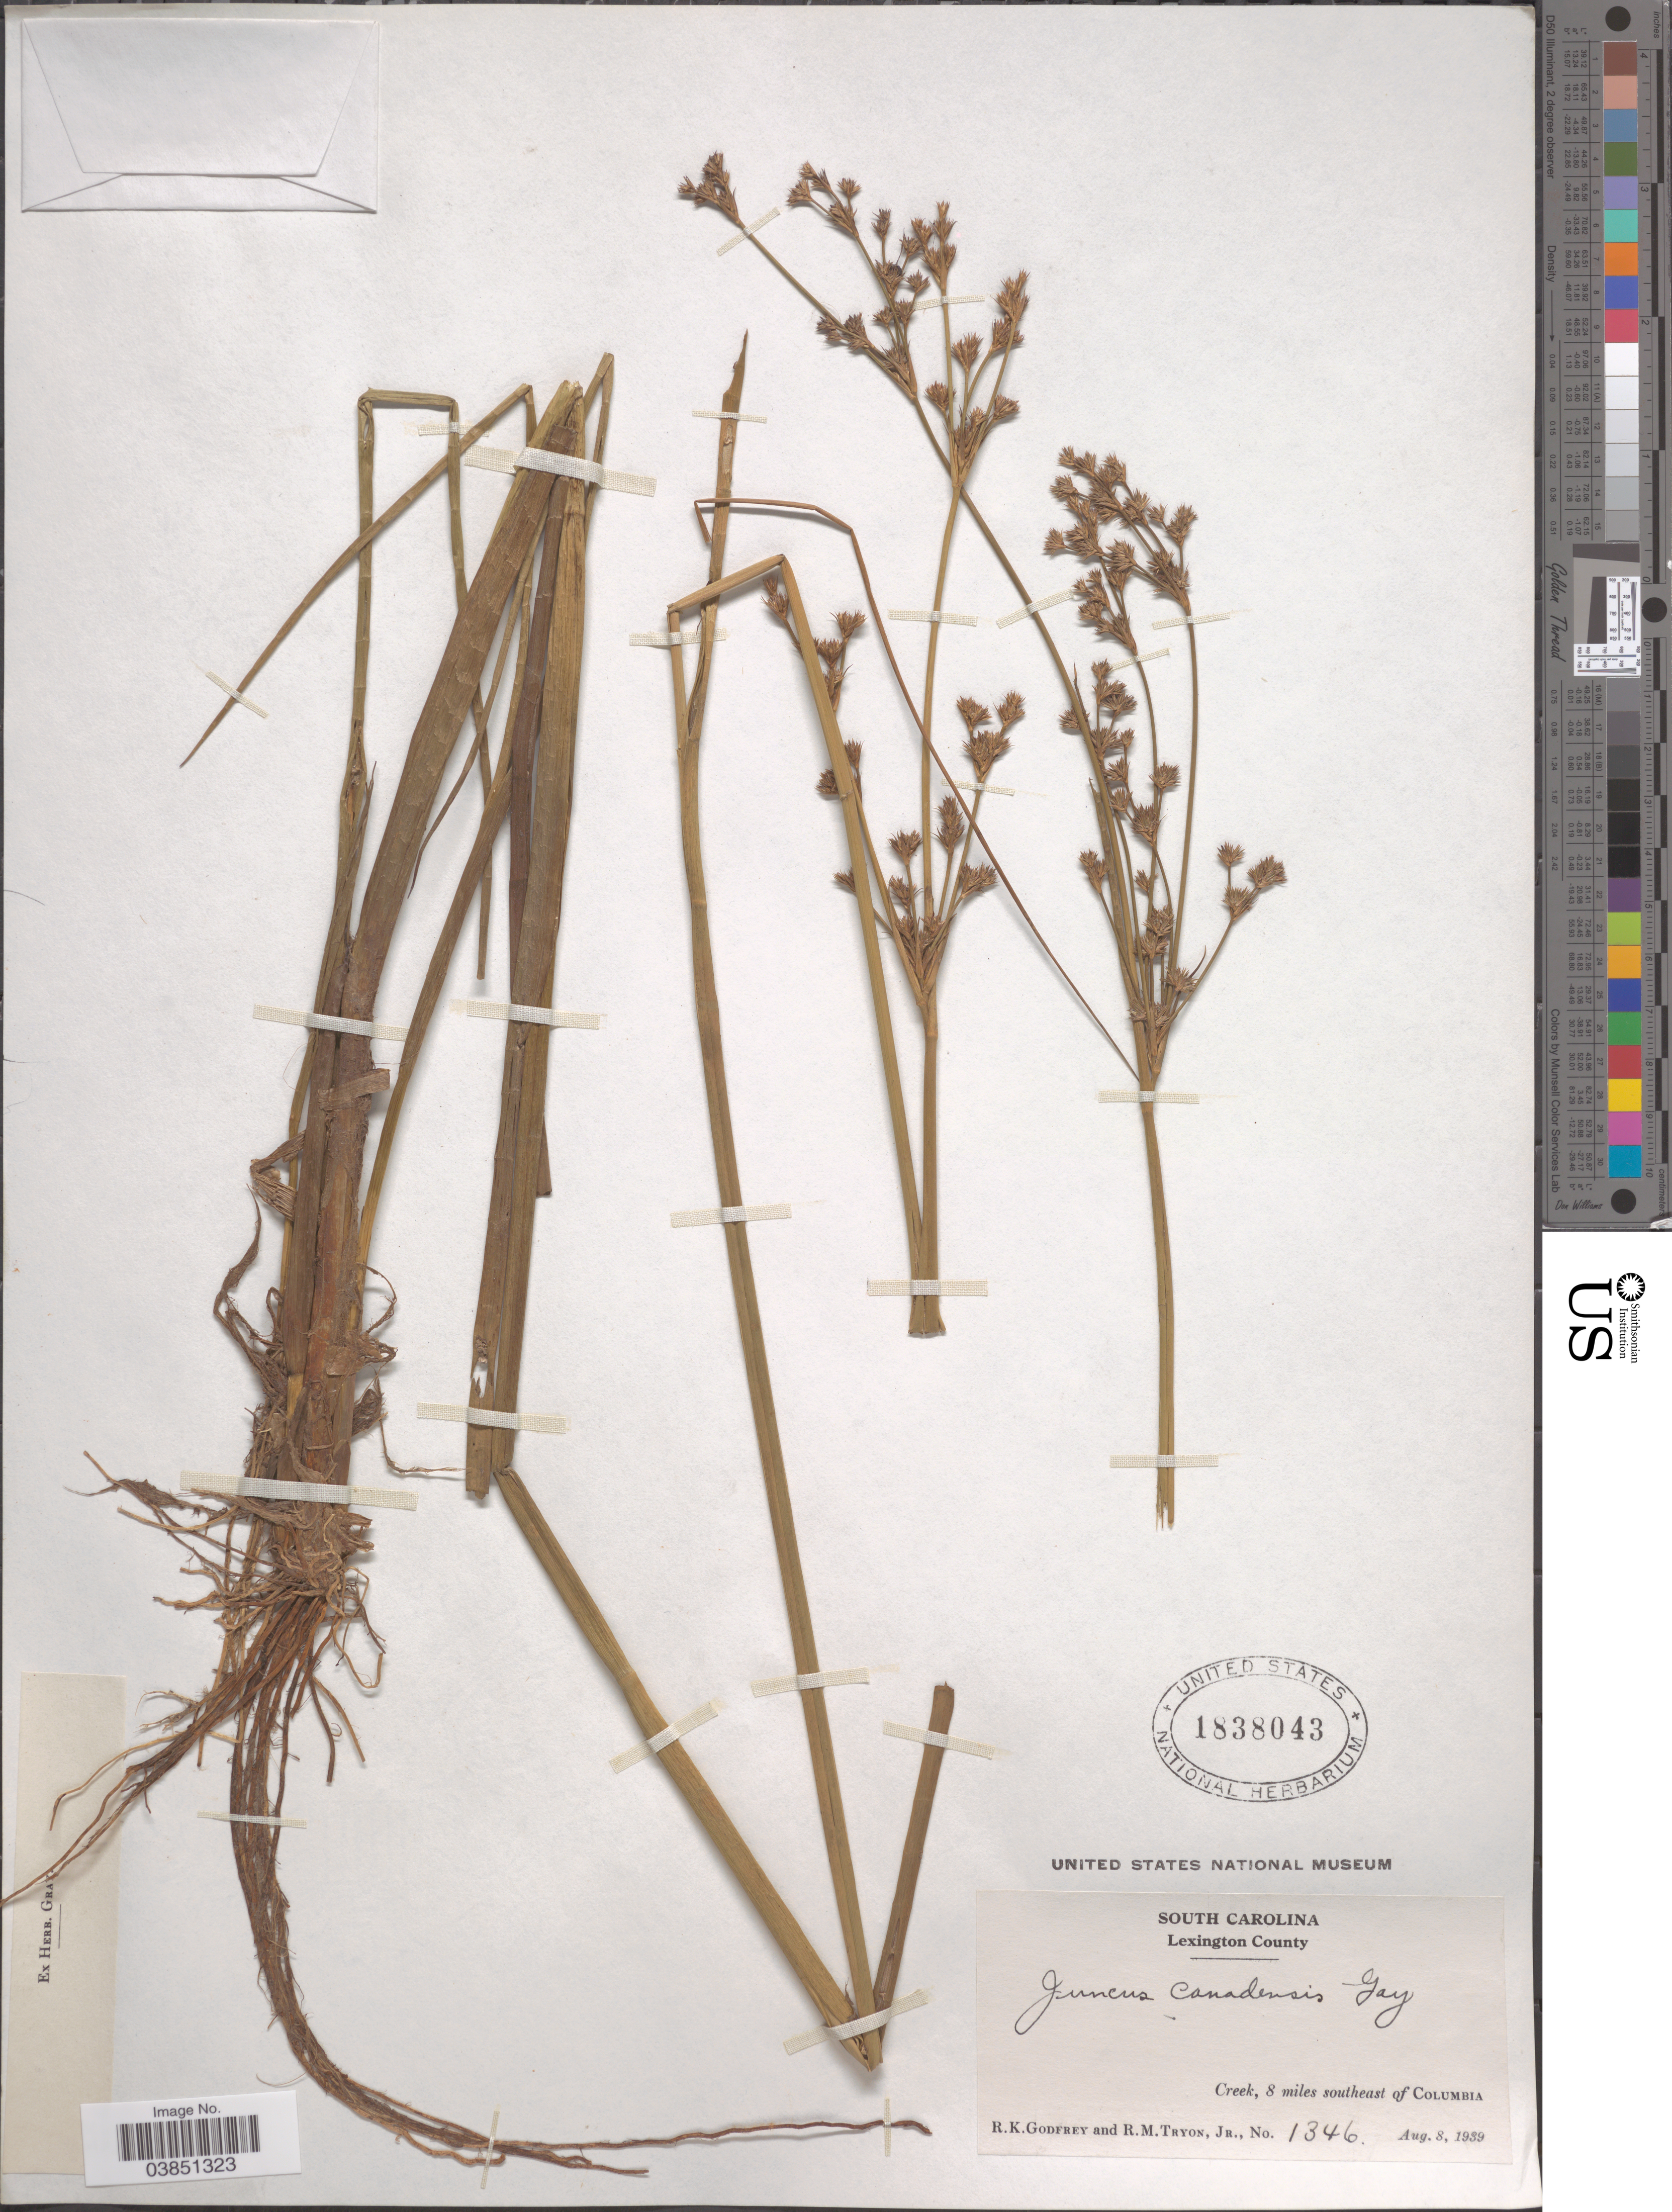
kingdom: Plantae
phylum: Tracheophyta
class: Liliopsida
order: Poales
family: Juncaceae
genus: Juncus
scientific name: Juncus canadensis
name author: J. Gay ex Laharpe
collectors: R. K. Godfrey & R. M. Tryon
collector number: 1346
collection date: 1939-08-08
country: United States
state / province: South Carolina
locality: Lexington County. Creek, 8 miles southeast of Columbia.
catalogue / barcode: US 1838043